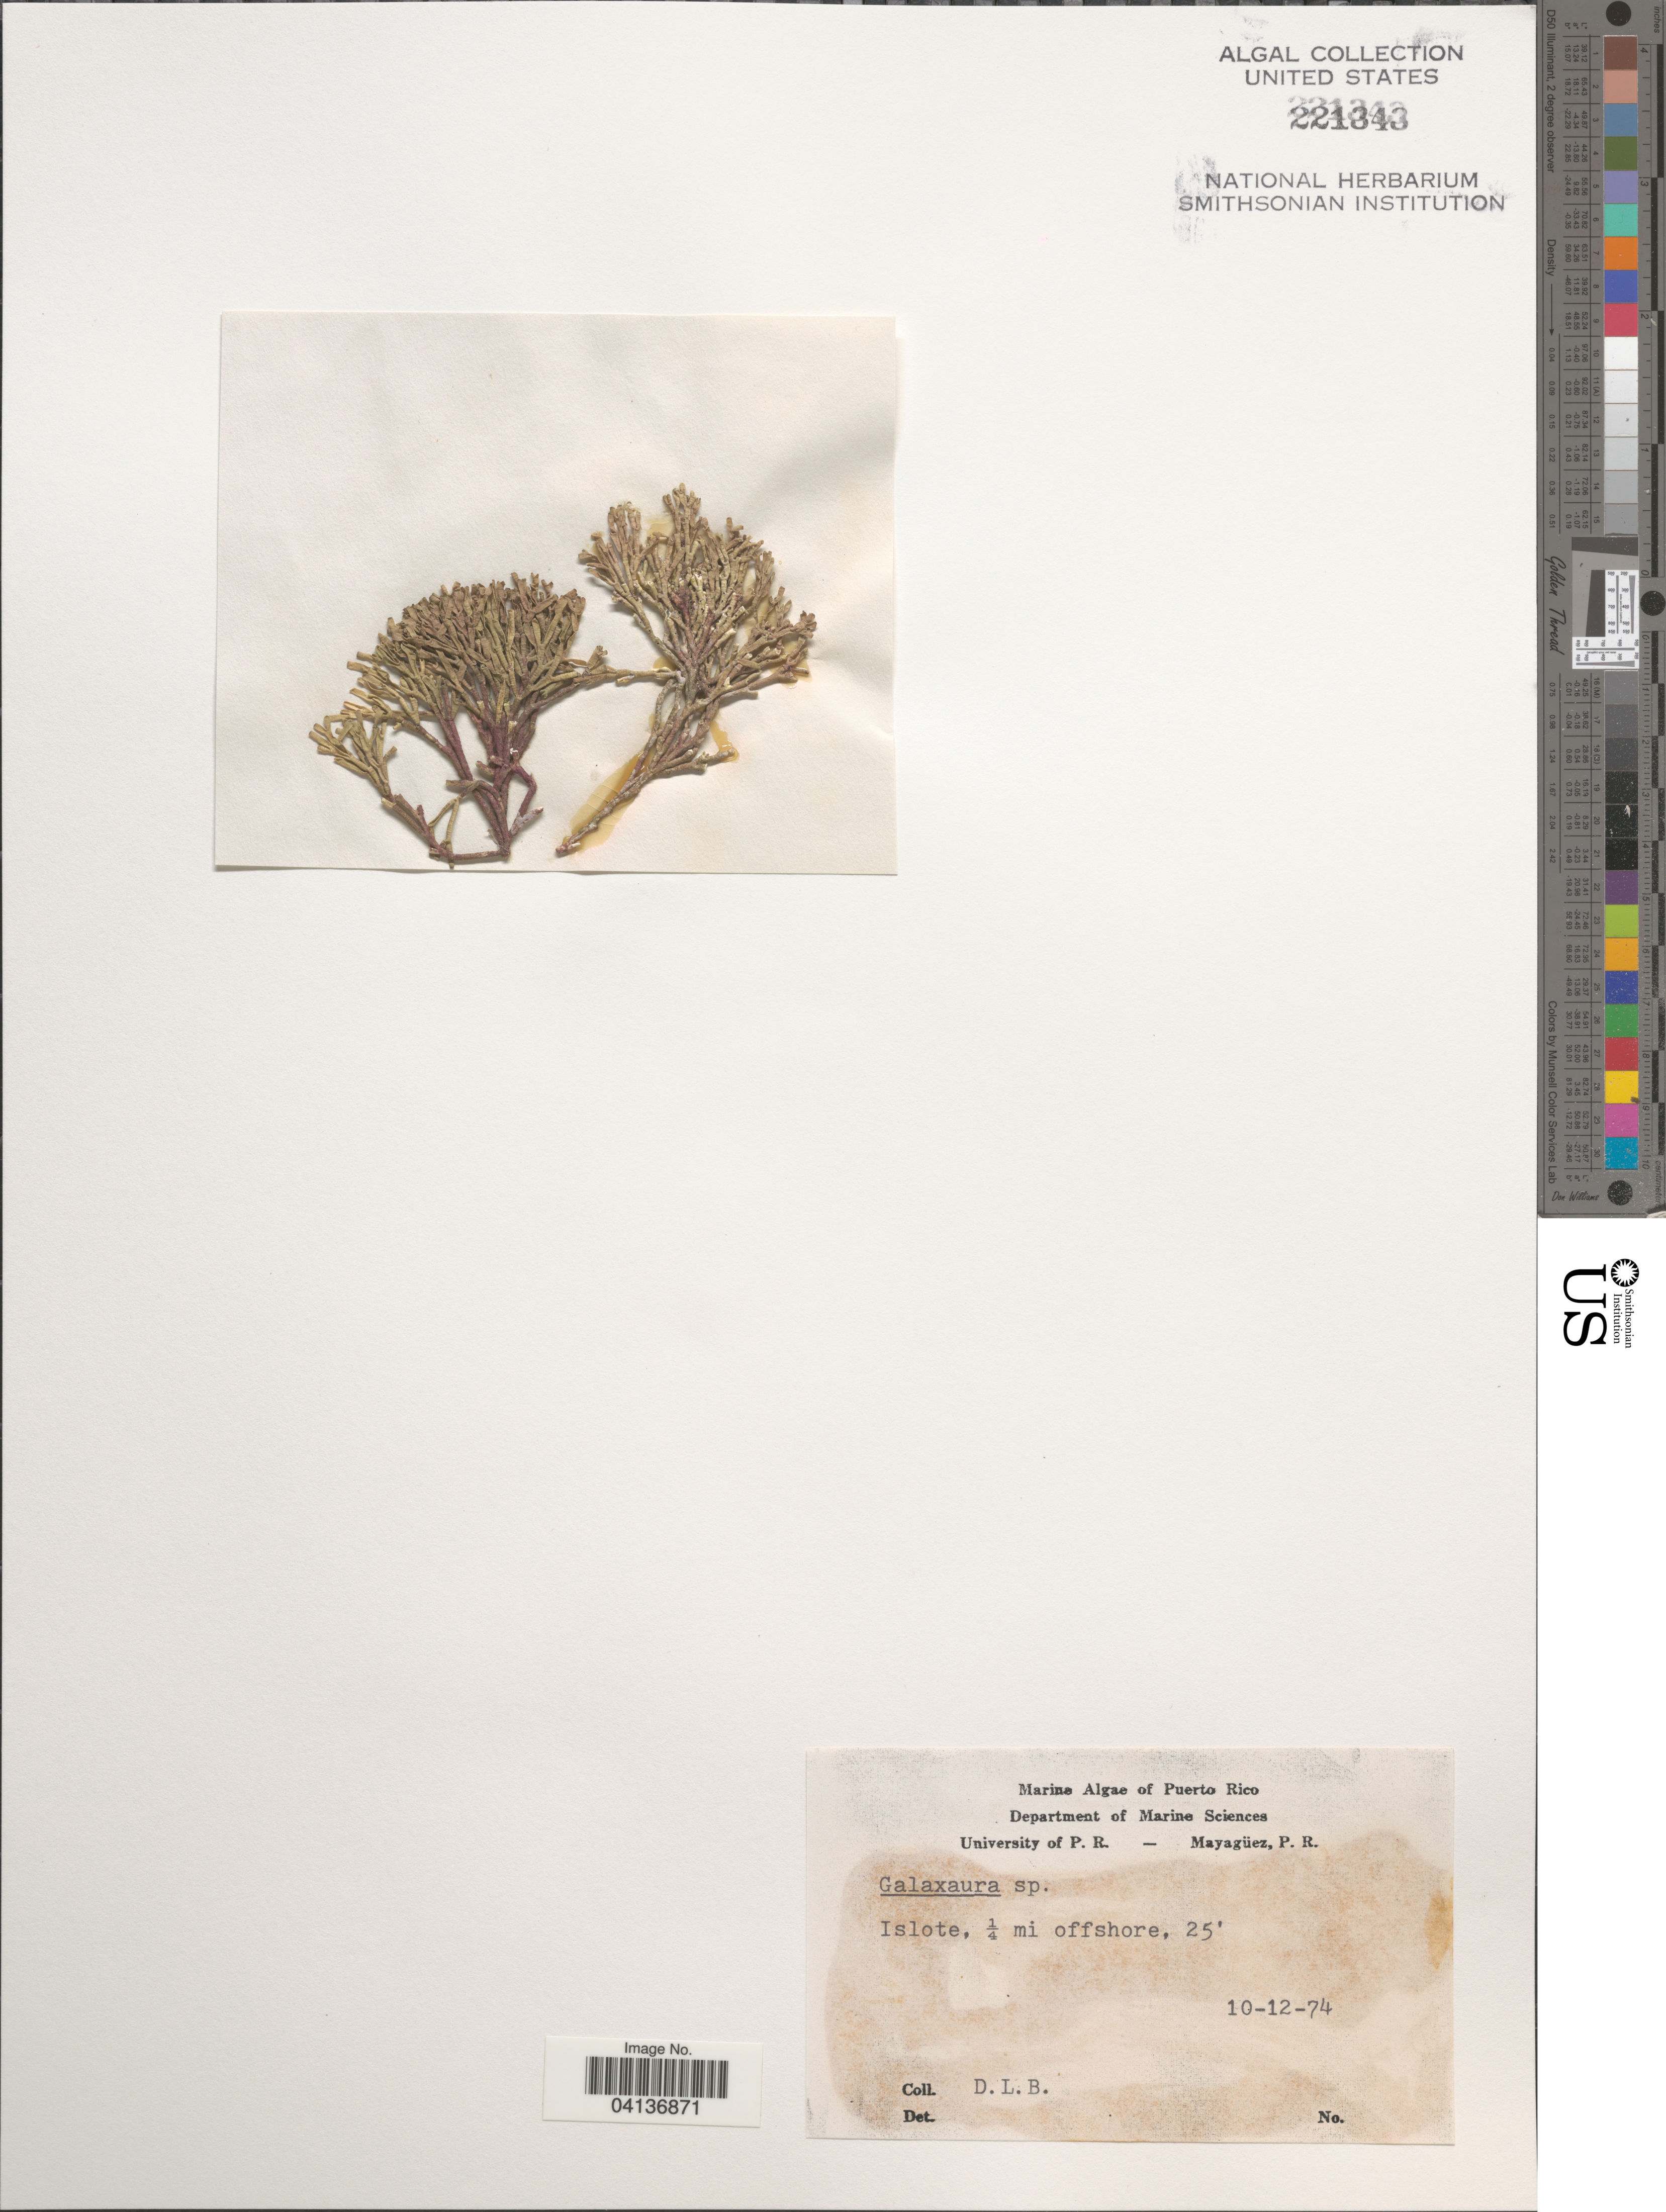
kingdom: Plantae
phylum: Rhodophyta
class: Florideophyceae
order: Nemaliales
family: Galaxauraceae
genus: Galaxaura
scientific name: Galaxaura sp.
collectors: D. L. B.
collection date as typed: Transcribed d/m/y: 10/12/74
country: Puerto Rico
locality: Islote, ¼ mi offshore.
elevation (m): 8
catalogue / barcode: US 221343